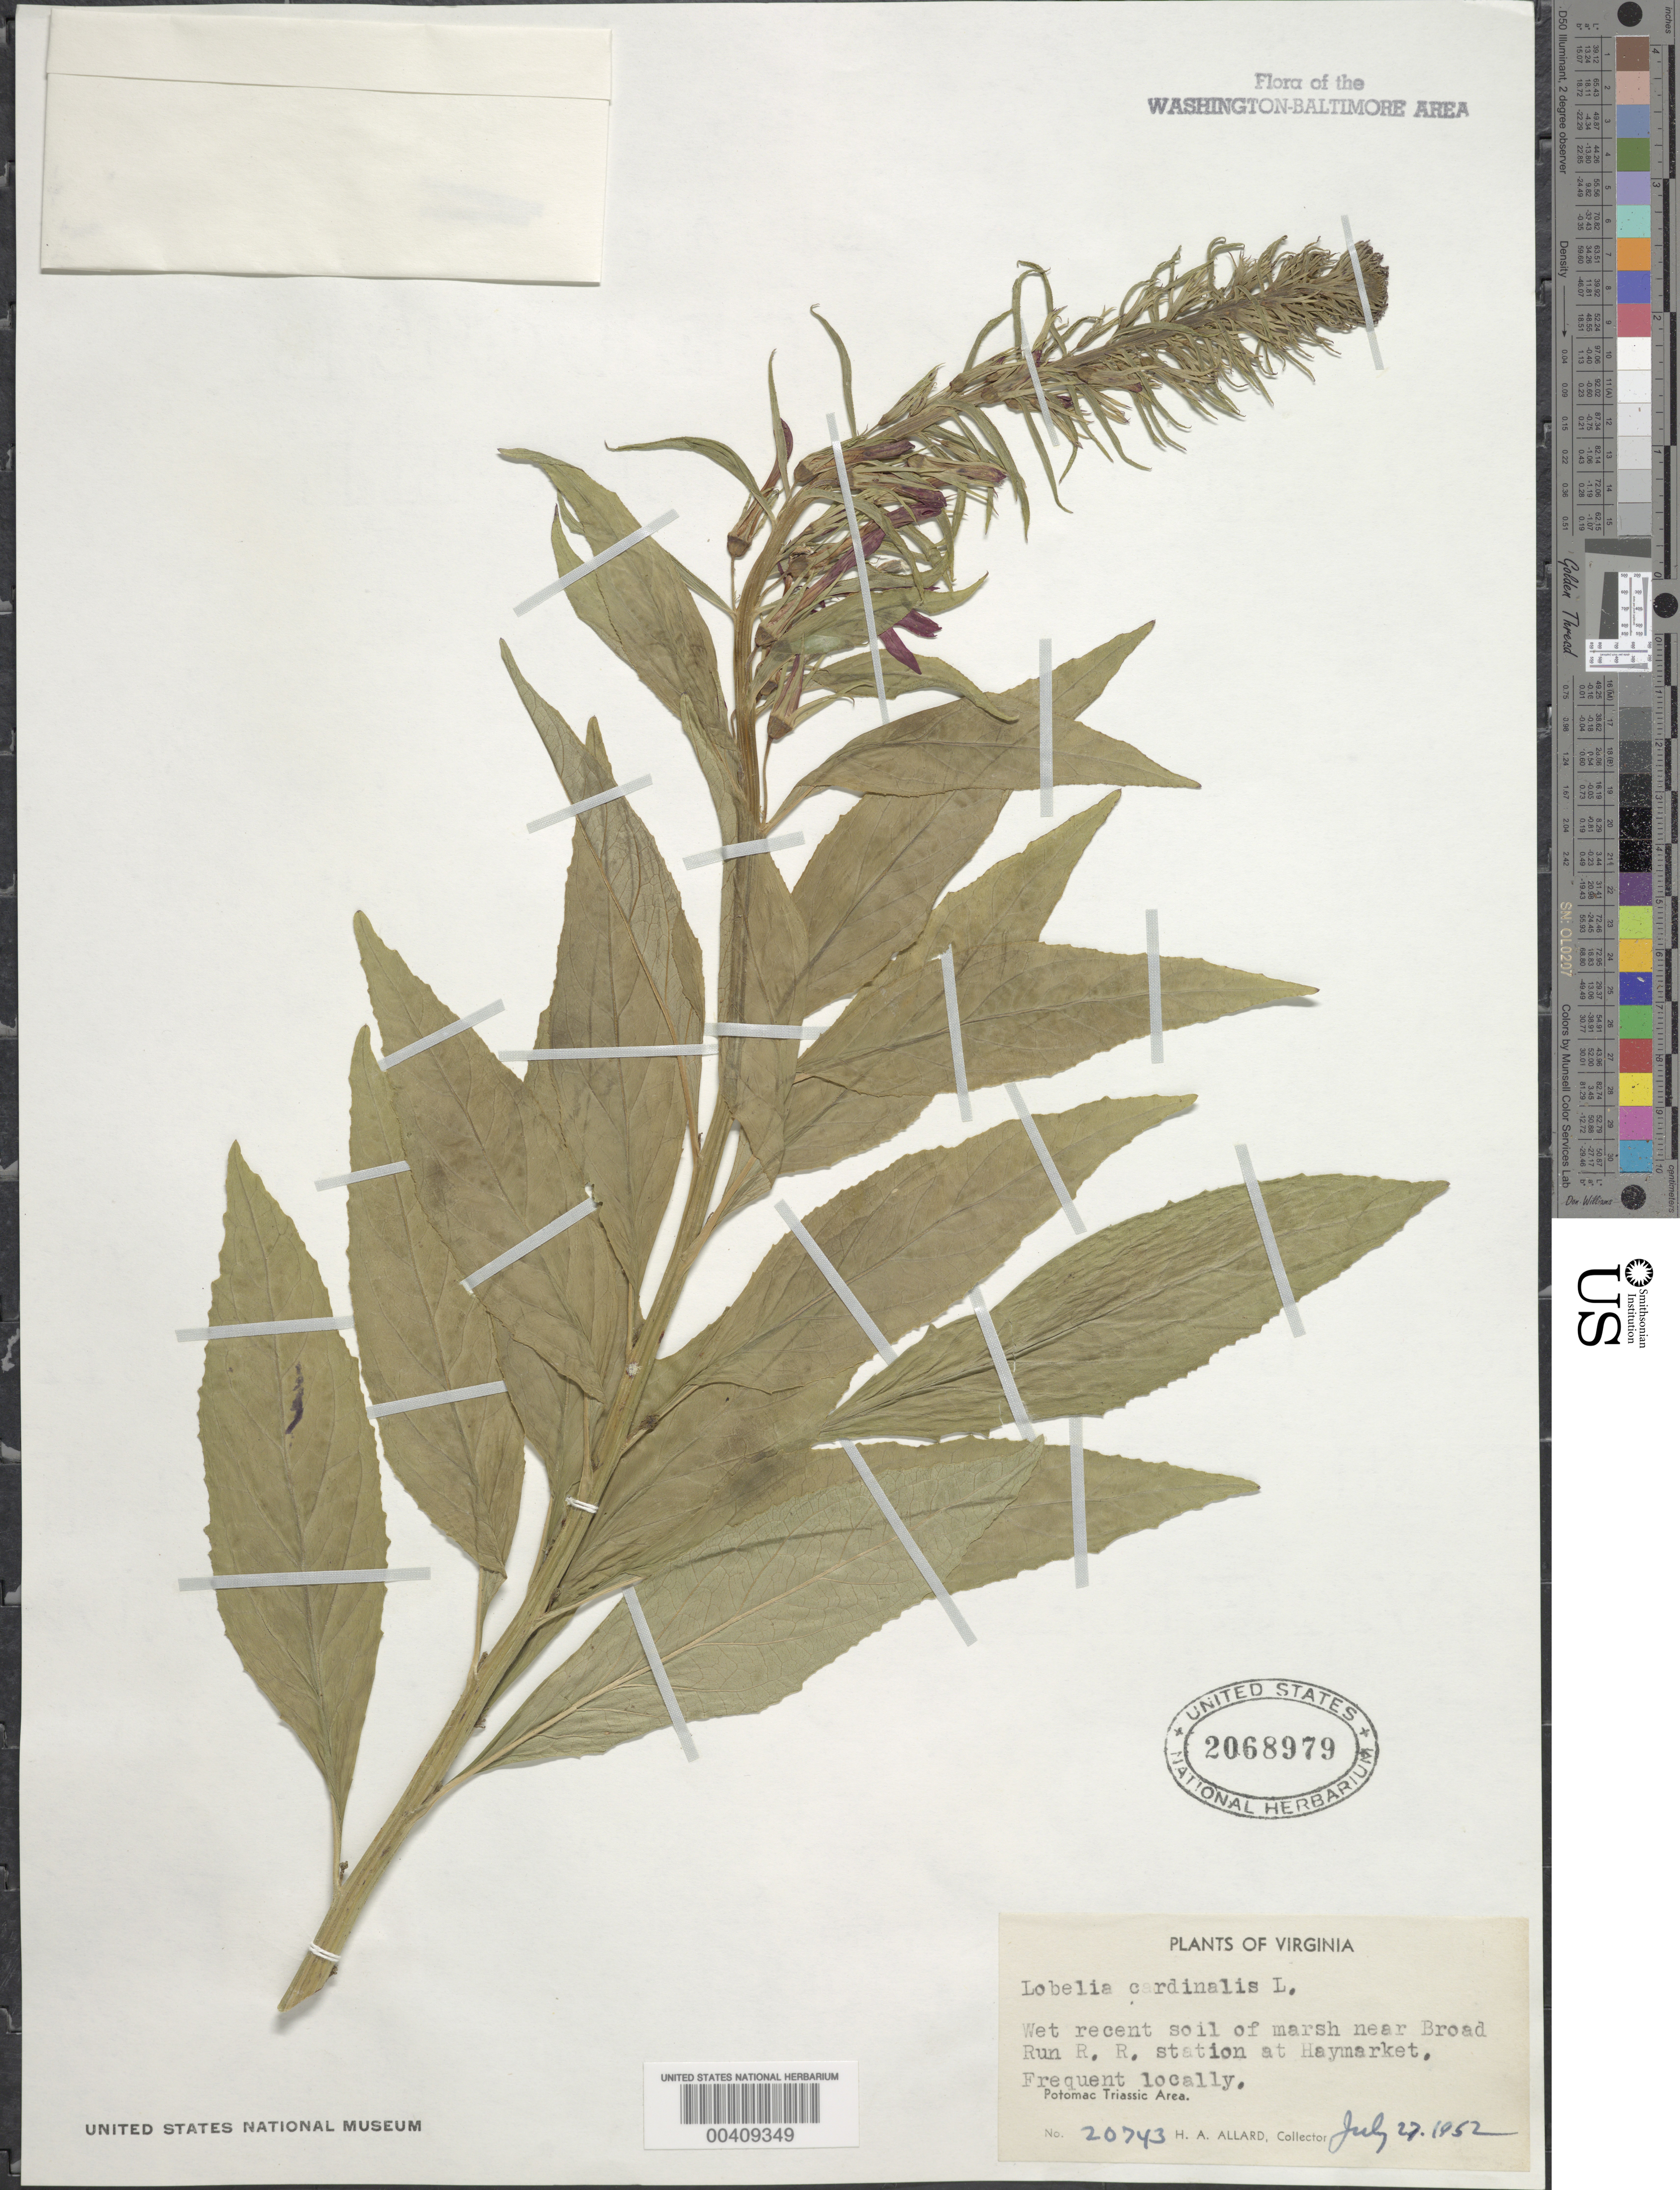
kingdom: Plantae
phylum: Tracheophyta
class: Magnoliopsida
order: Asterales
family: Campanulaceae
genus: Lobelia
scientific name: Lobelia cardinalis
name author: L.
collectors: H. A. Allard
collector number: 20743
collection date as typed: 27 Jul 1952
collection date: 1952-07-27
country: United States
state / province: Virginia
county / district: Prince William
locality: Haymarket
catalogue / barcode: US 2068979